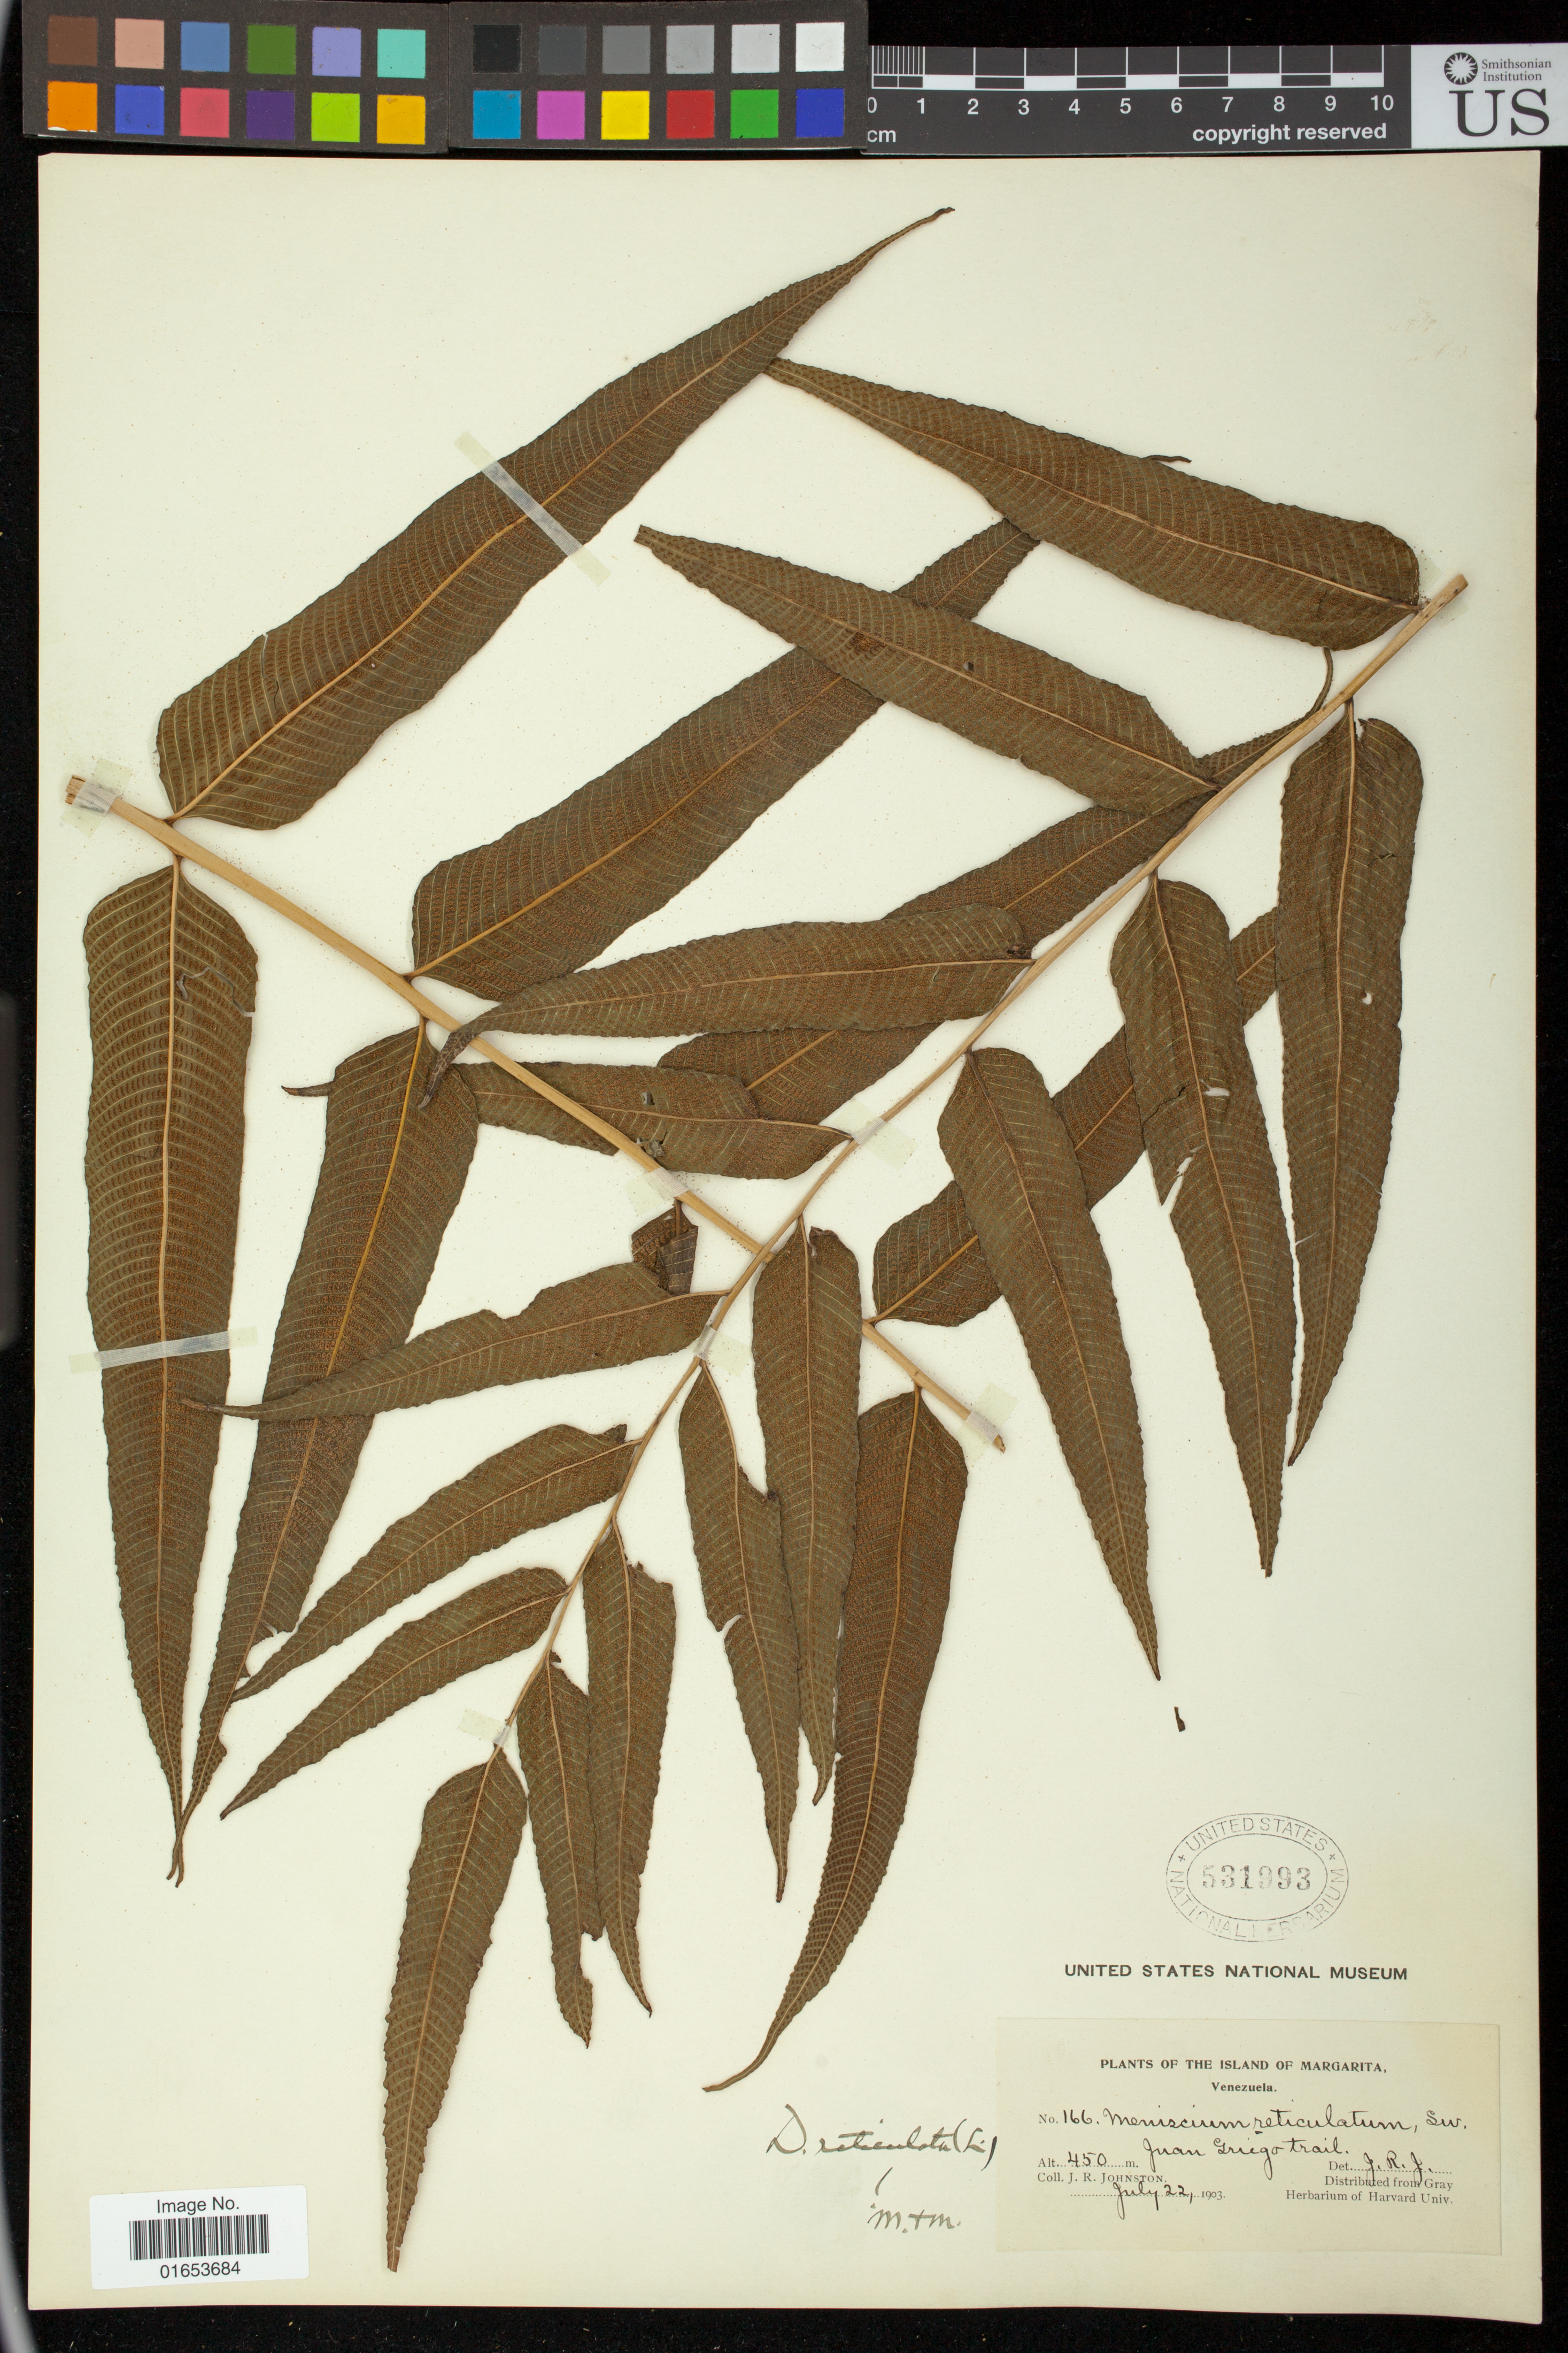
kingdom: Plantae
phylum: Tracheophyta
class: Polypodiopsida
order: Polypodiales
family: Thelypteridaceae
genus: Meniscium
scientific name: Meniscium reticulatum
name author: (L.) Sw.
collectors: J. Johnston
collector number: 166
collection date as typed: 22 Jul 1903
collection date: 1903-07-22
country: Venezuela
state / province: Nueva Esparta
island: Margarita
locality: Juan Griego trail.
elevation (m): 450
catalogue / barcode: US 531993